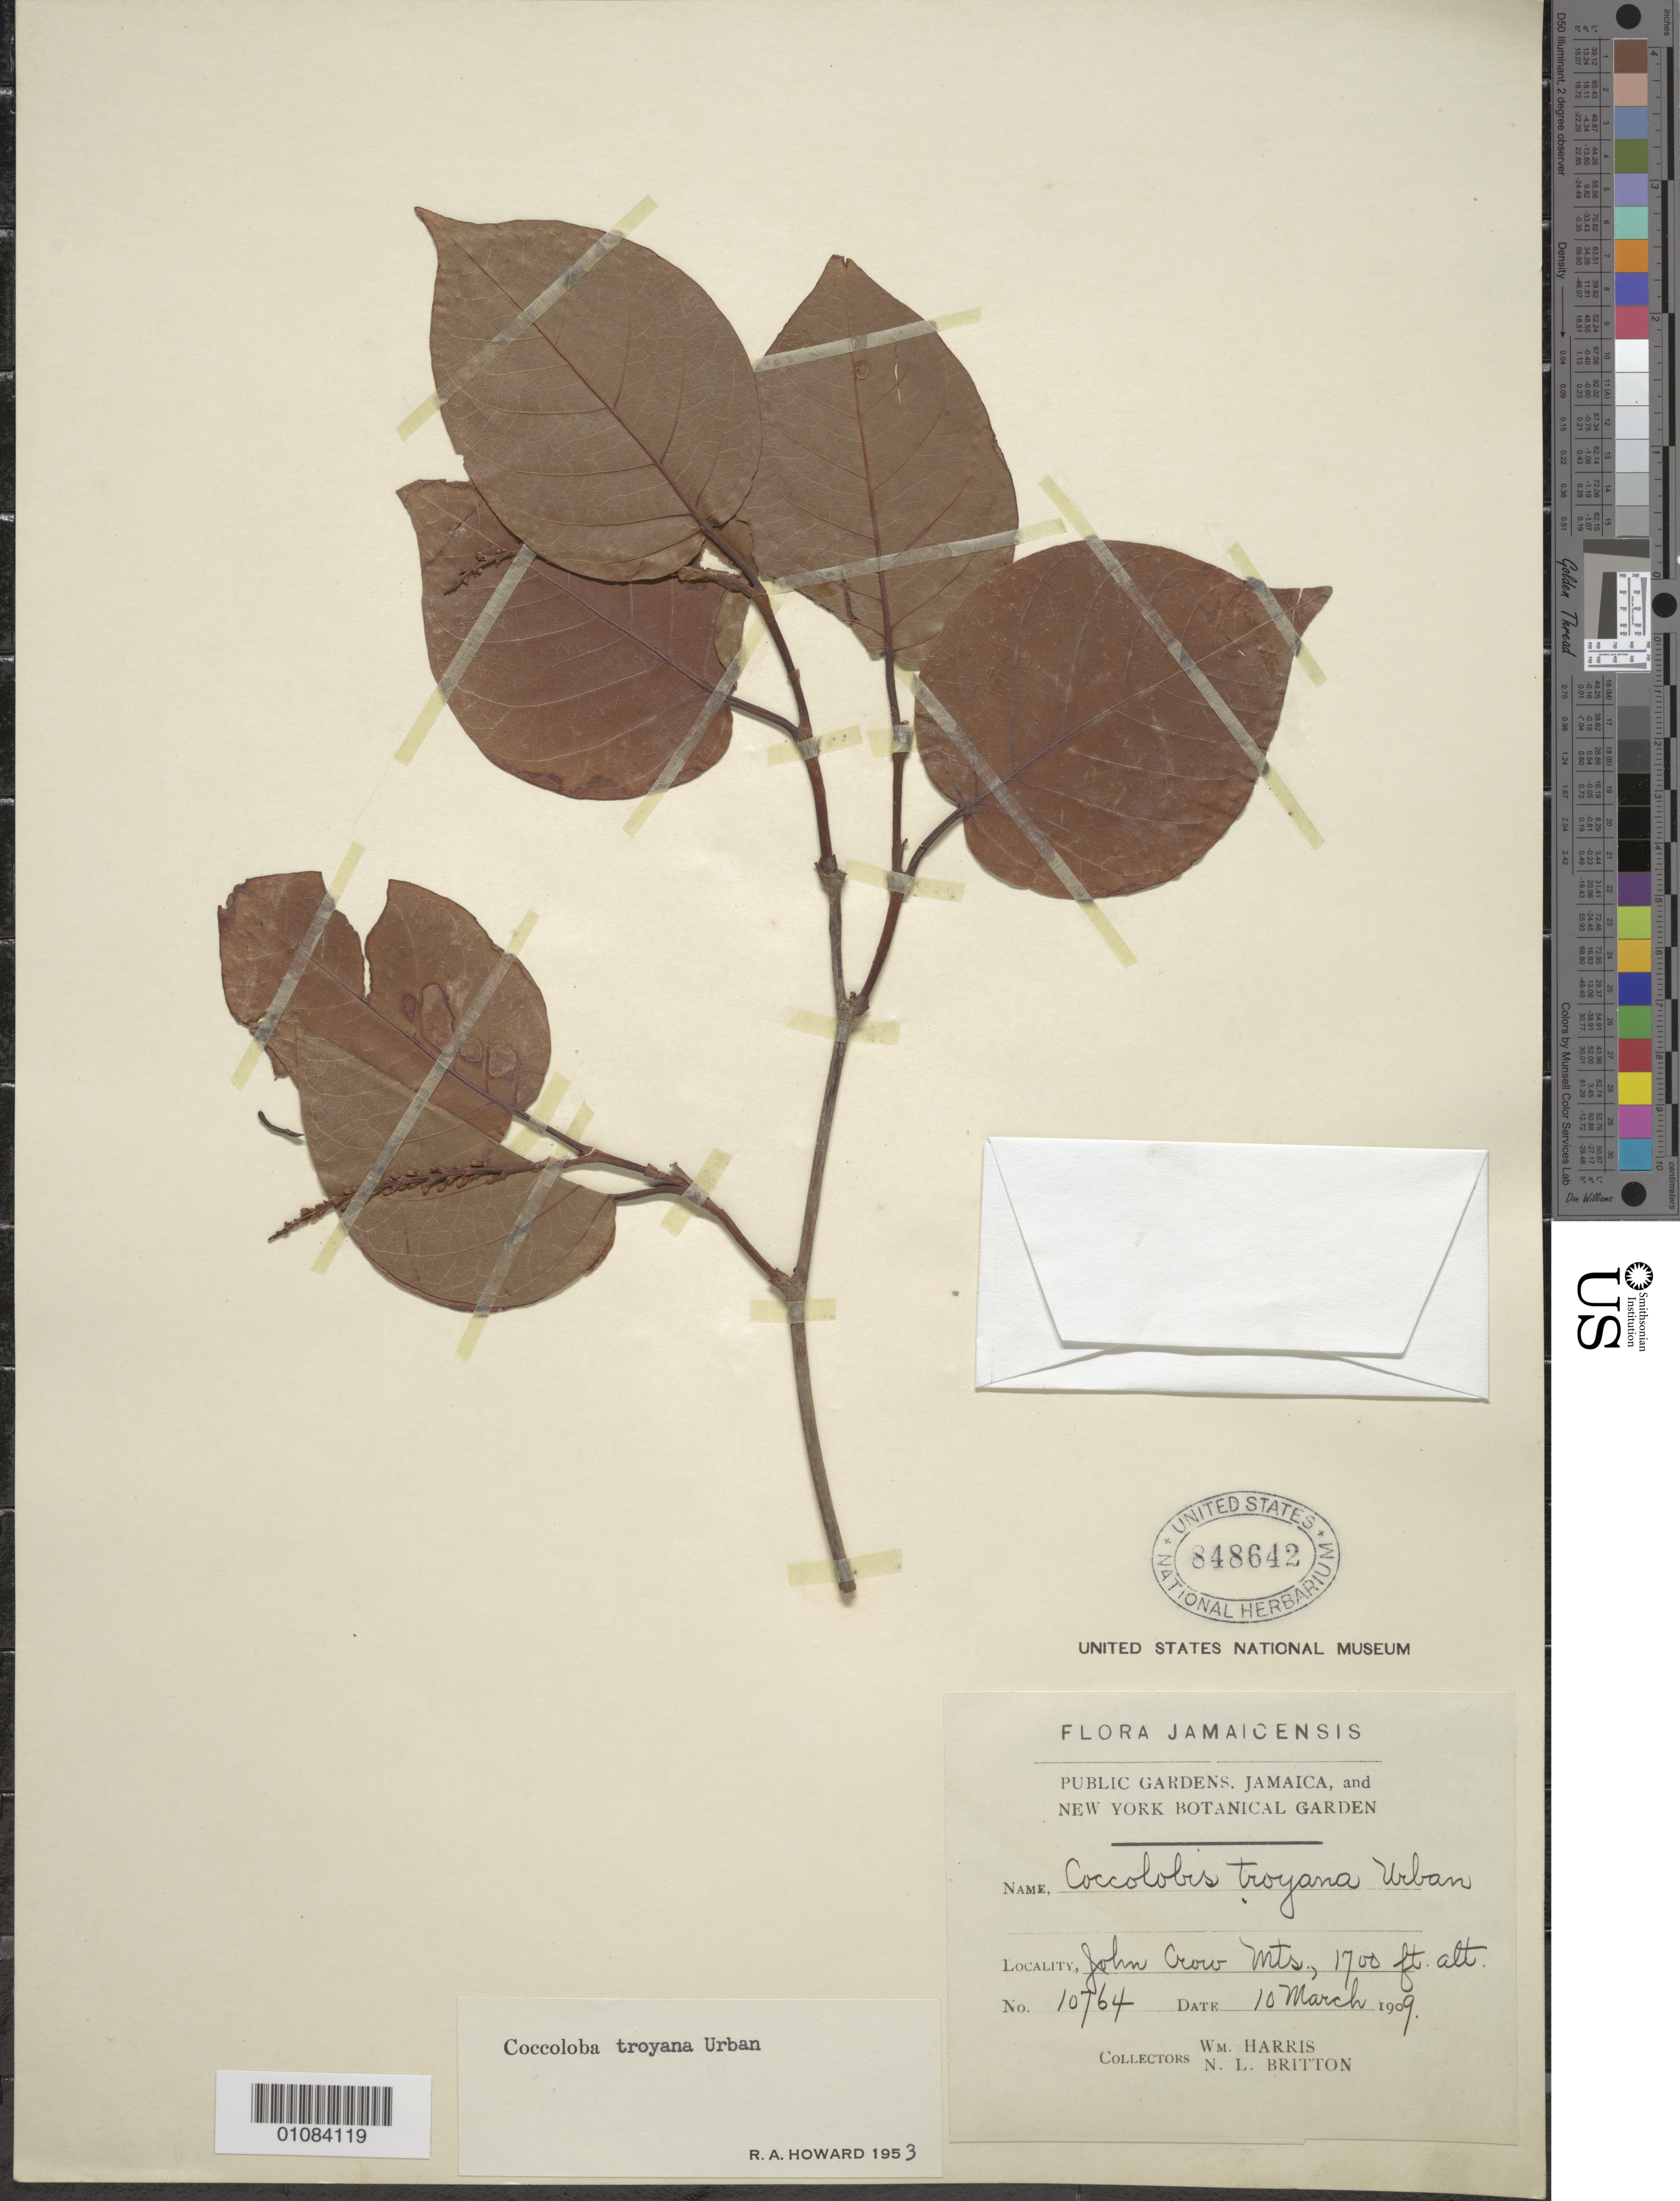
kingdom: Plantae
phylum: Tracheophyta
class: Magnoliopsida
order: Caryophyllales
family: Polygonaceae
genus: Coccoloba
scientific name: Coccoloba troyana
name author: Urb.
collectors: T. Harris & N. Britton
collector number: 10764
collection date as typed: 10 Mar 1909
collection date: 1909-03-10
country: Jamaica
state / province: Portland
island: Jamaica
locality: John Crow Mts.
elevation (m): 518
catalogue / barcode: US 848642